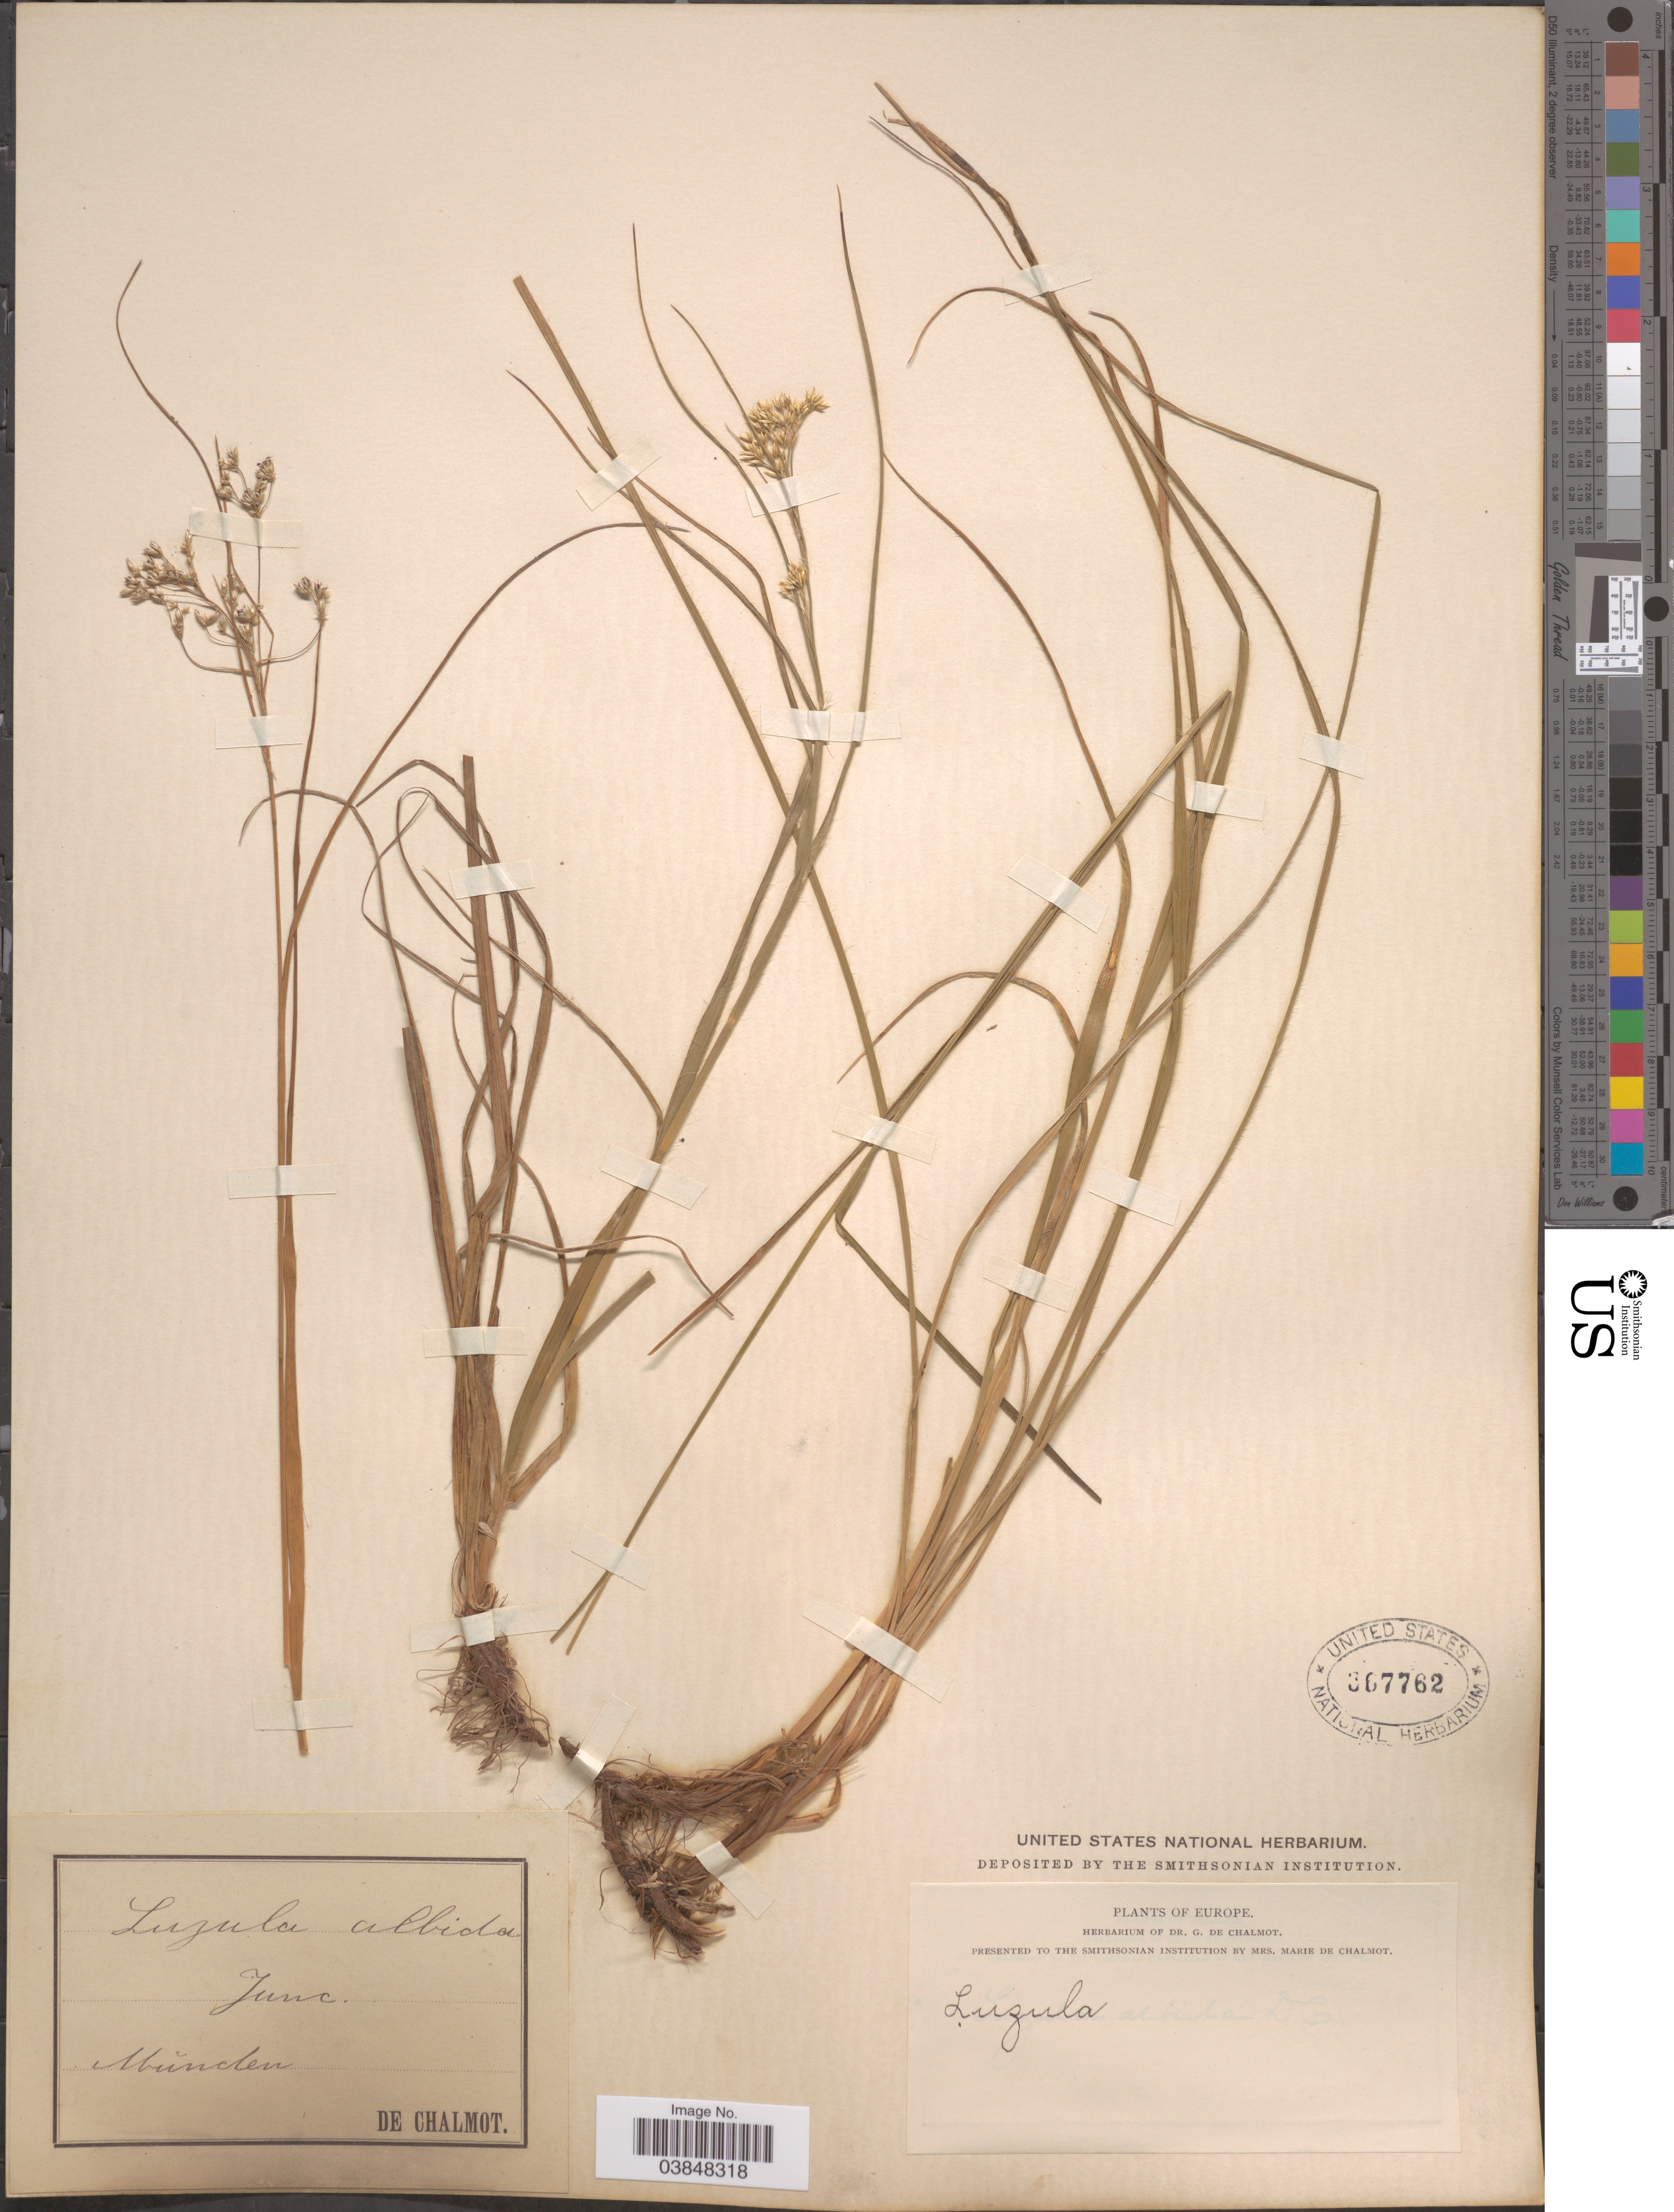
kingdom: Plantae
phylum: Tracheophyta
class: Liliopsida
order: Poales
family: Juncaceae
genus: Luzula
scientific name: Luzula sp.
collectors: G. de Chalmot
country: Germany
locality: Munchen. Europe.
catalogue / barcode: US 367762